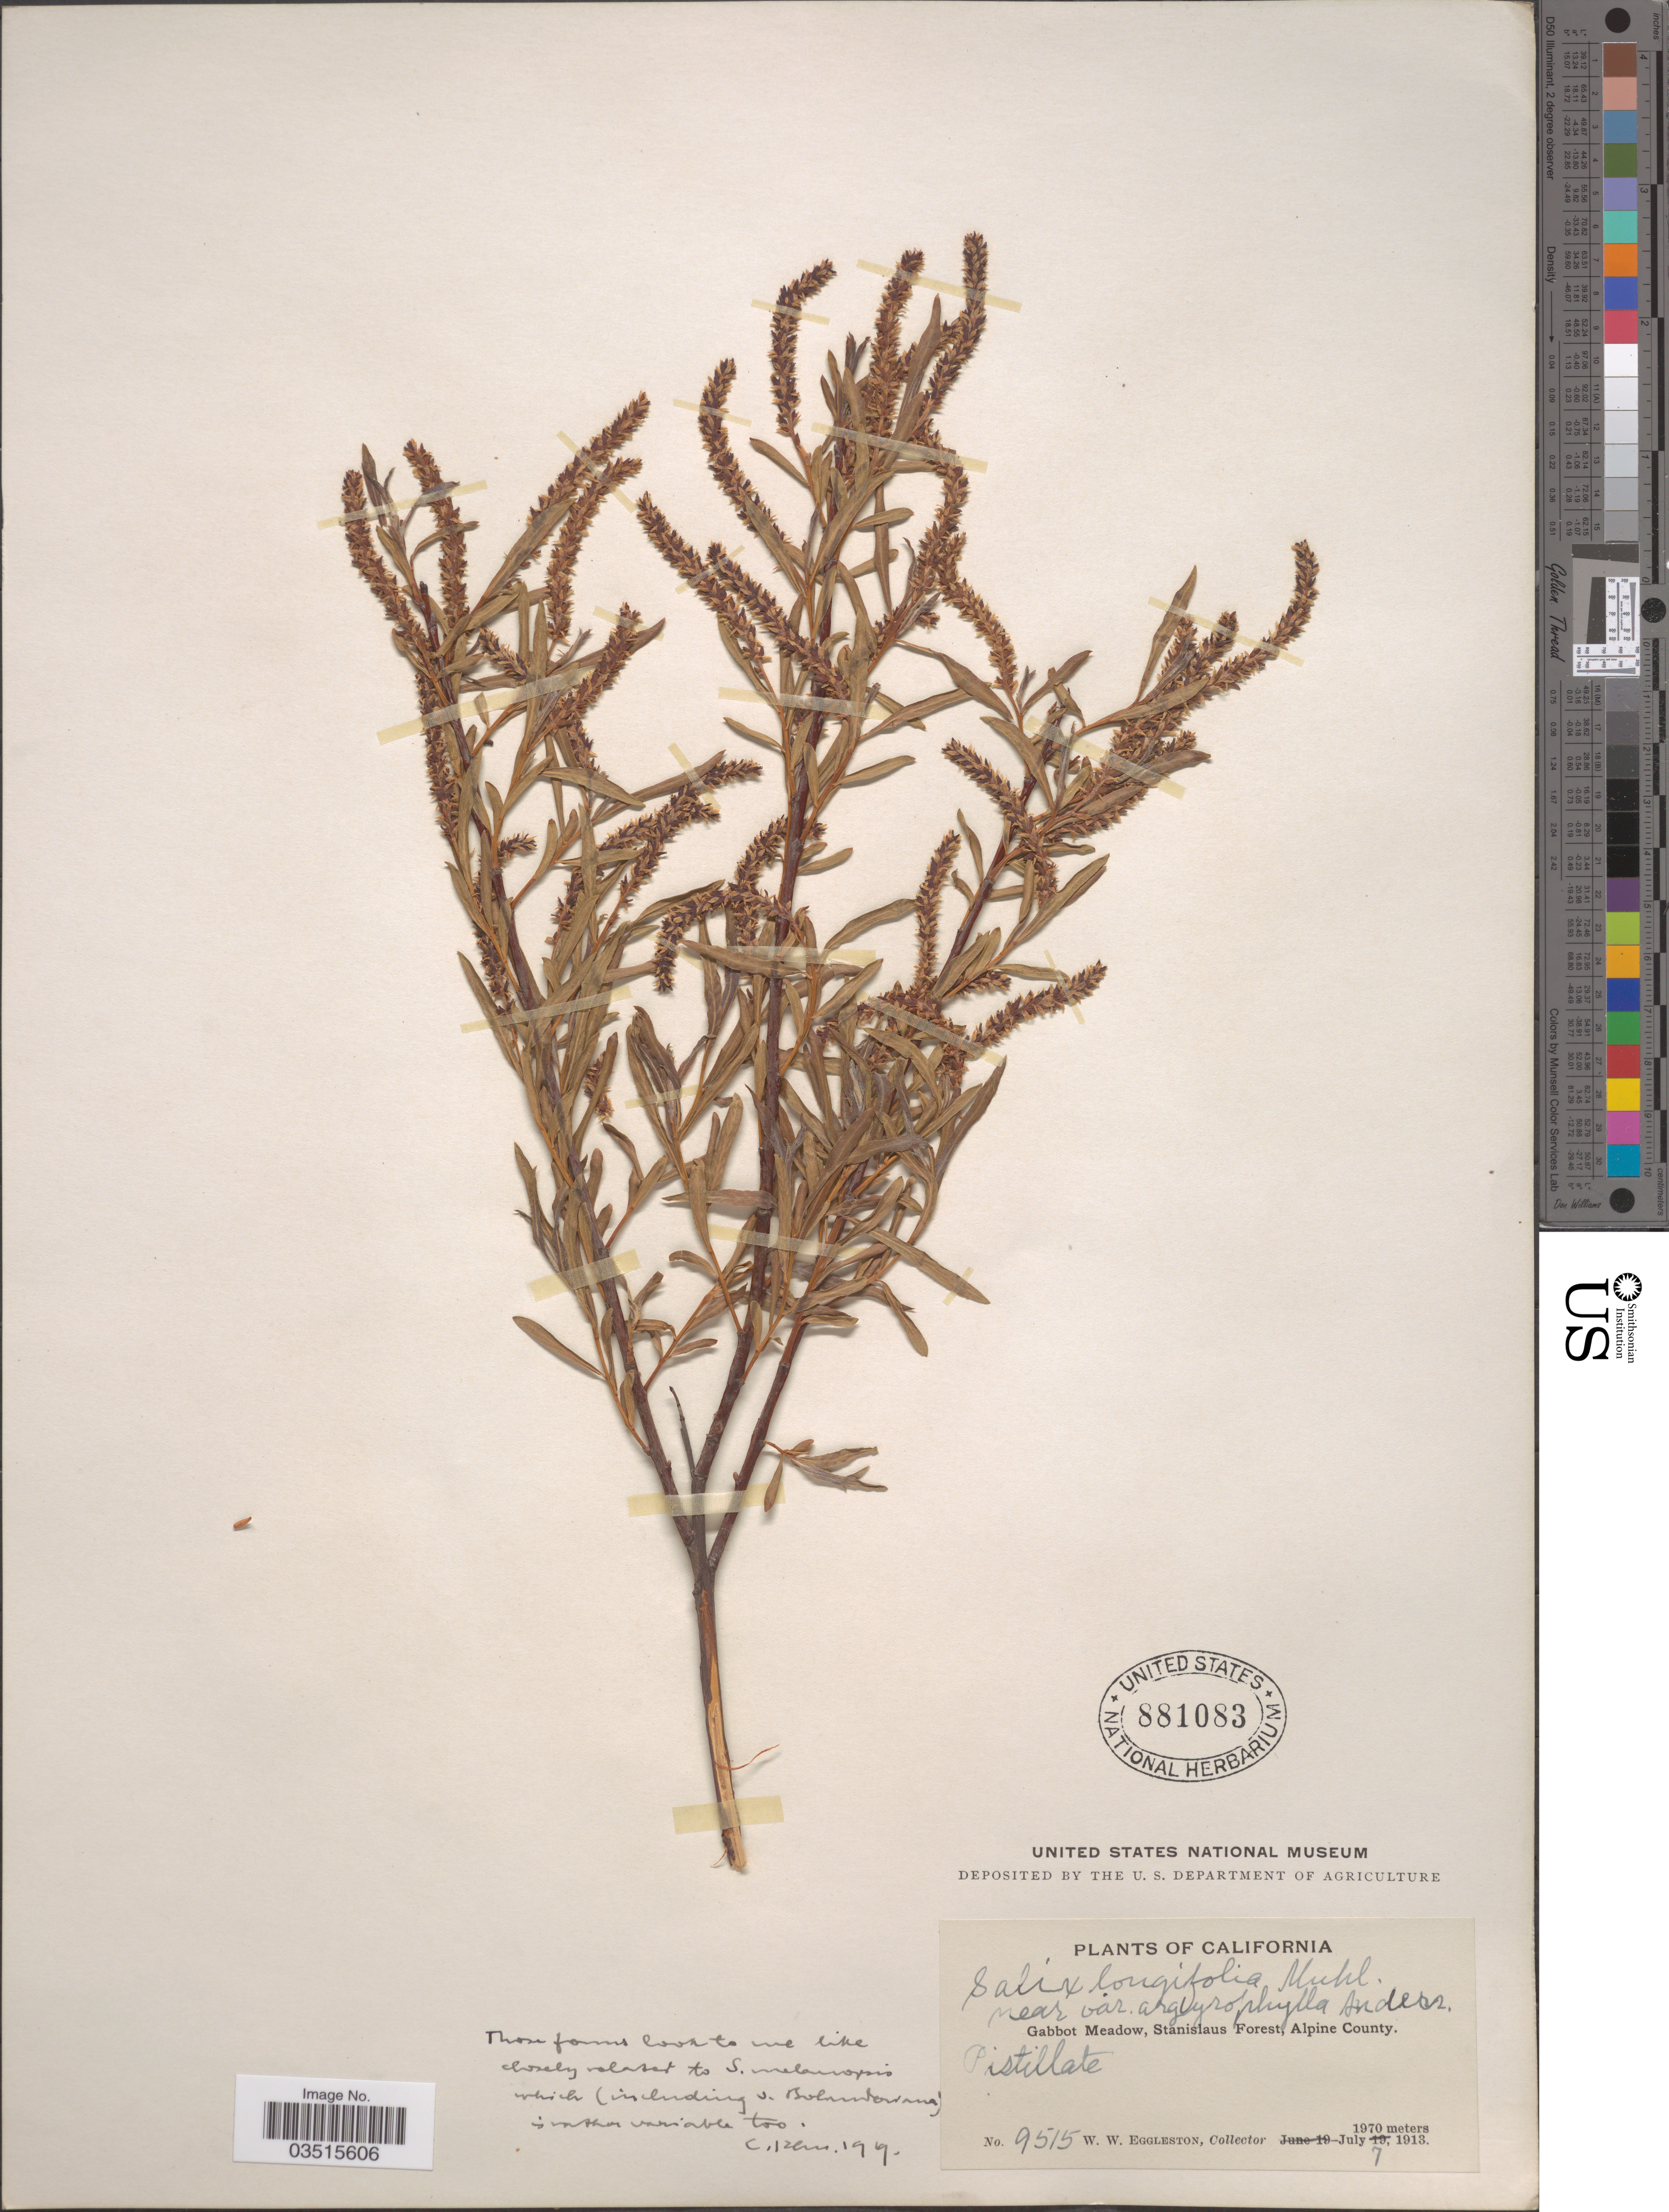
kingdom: Plantae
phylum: Tracheophyta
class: Magnoliopsida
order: Malpighiales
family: Salicaceae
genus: Salix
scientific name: Salix melanopsis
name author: Nutt.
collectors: W. W. Eggleston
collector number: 9515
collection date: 1913-07-07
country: United States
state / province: California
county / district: Alpine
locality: Gabbot Meadow, Stanislaus Forest, Alpine County.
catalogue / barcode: US 881083